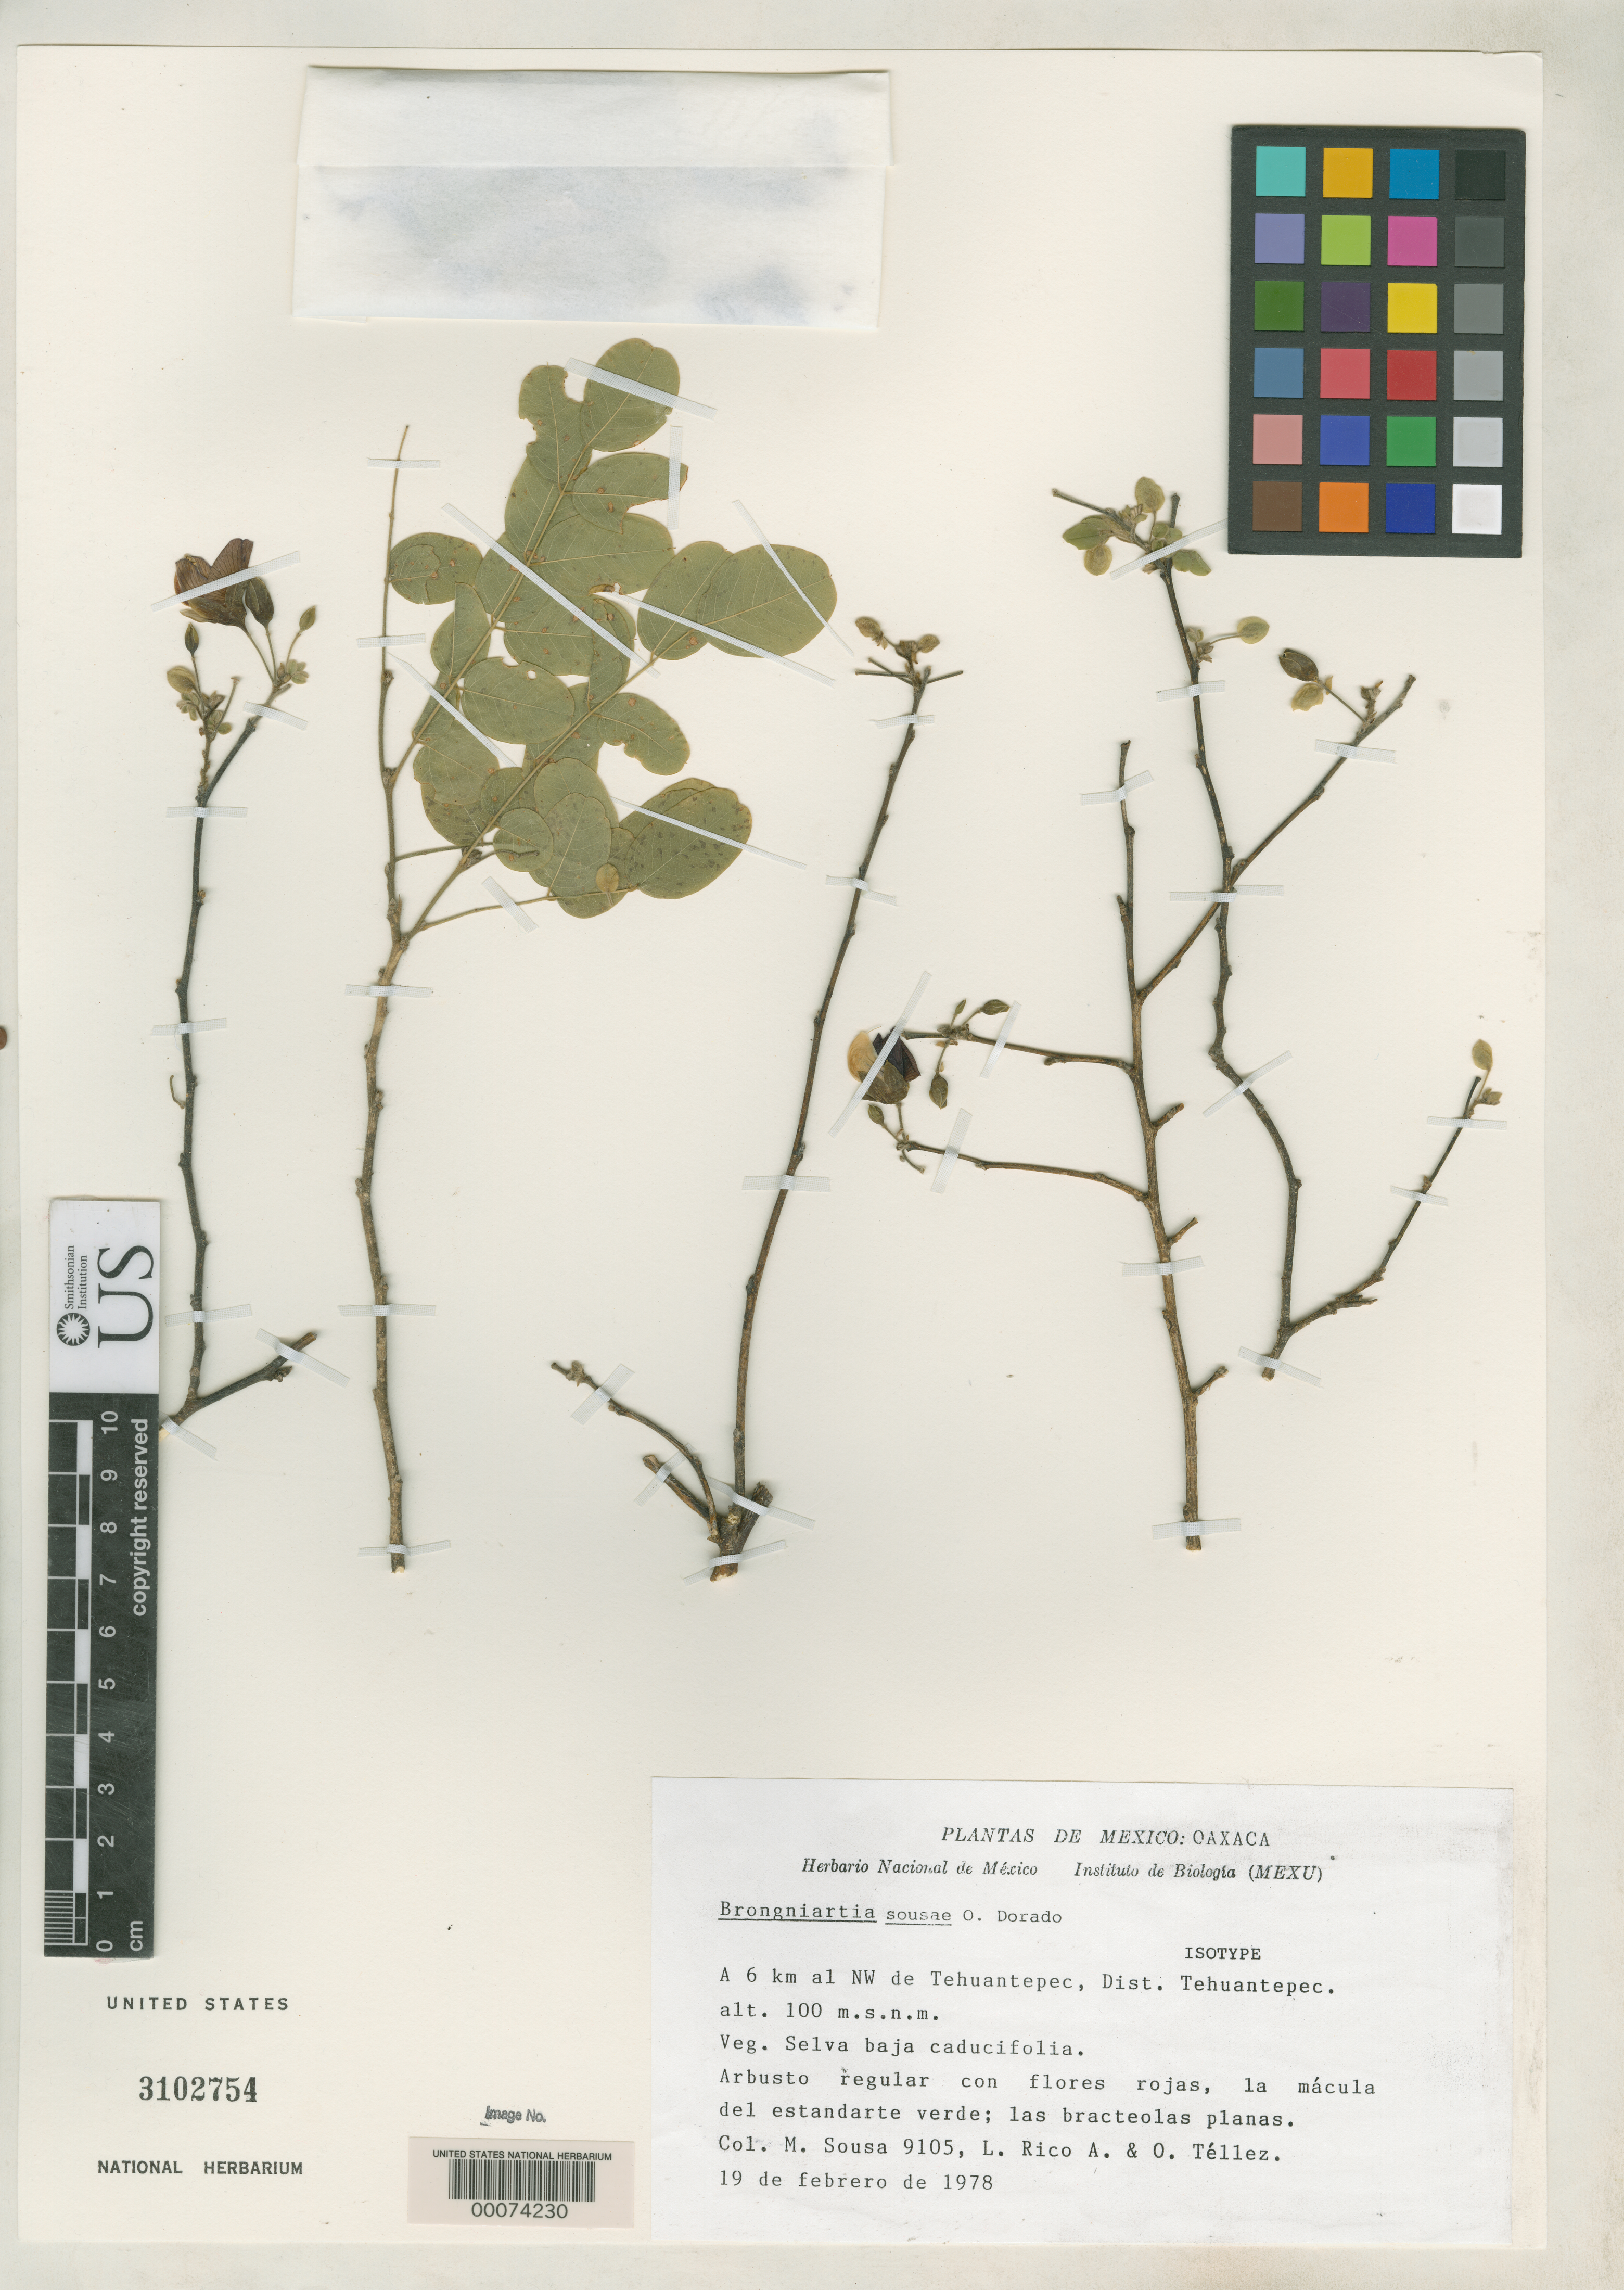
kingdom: Plantae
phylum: Tracheophyta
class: Magnoliopsida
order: Fabales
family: Fabaceae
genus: Brongniartia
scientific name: Brongniartia sousae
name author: Dorado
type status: Isotype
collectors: M. Sousa S.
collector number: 9105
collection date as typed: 19 Feb 1978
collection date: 1978-02-19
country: Mexico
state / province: Oaxaca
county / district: Tehuantepec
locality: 6 km NW of Tehuantepec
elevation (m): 100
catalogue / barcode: US 3102754